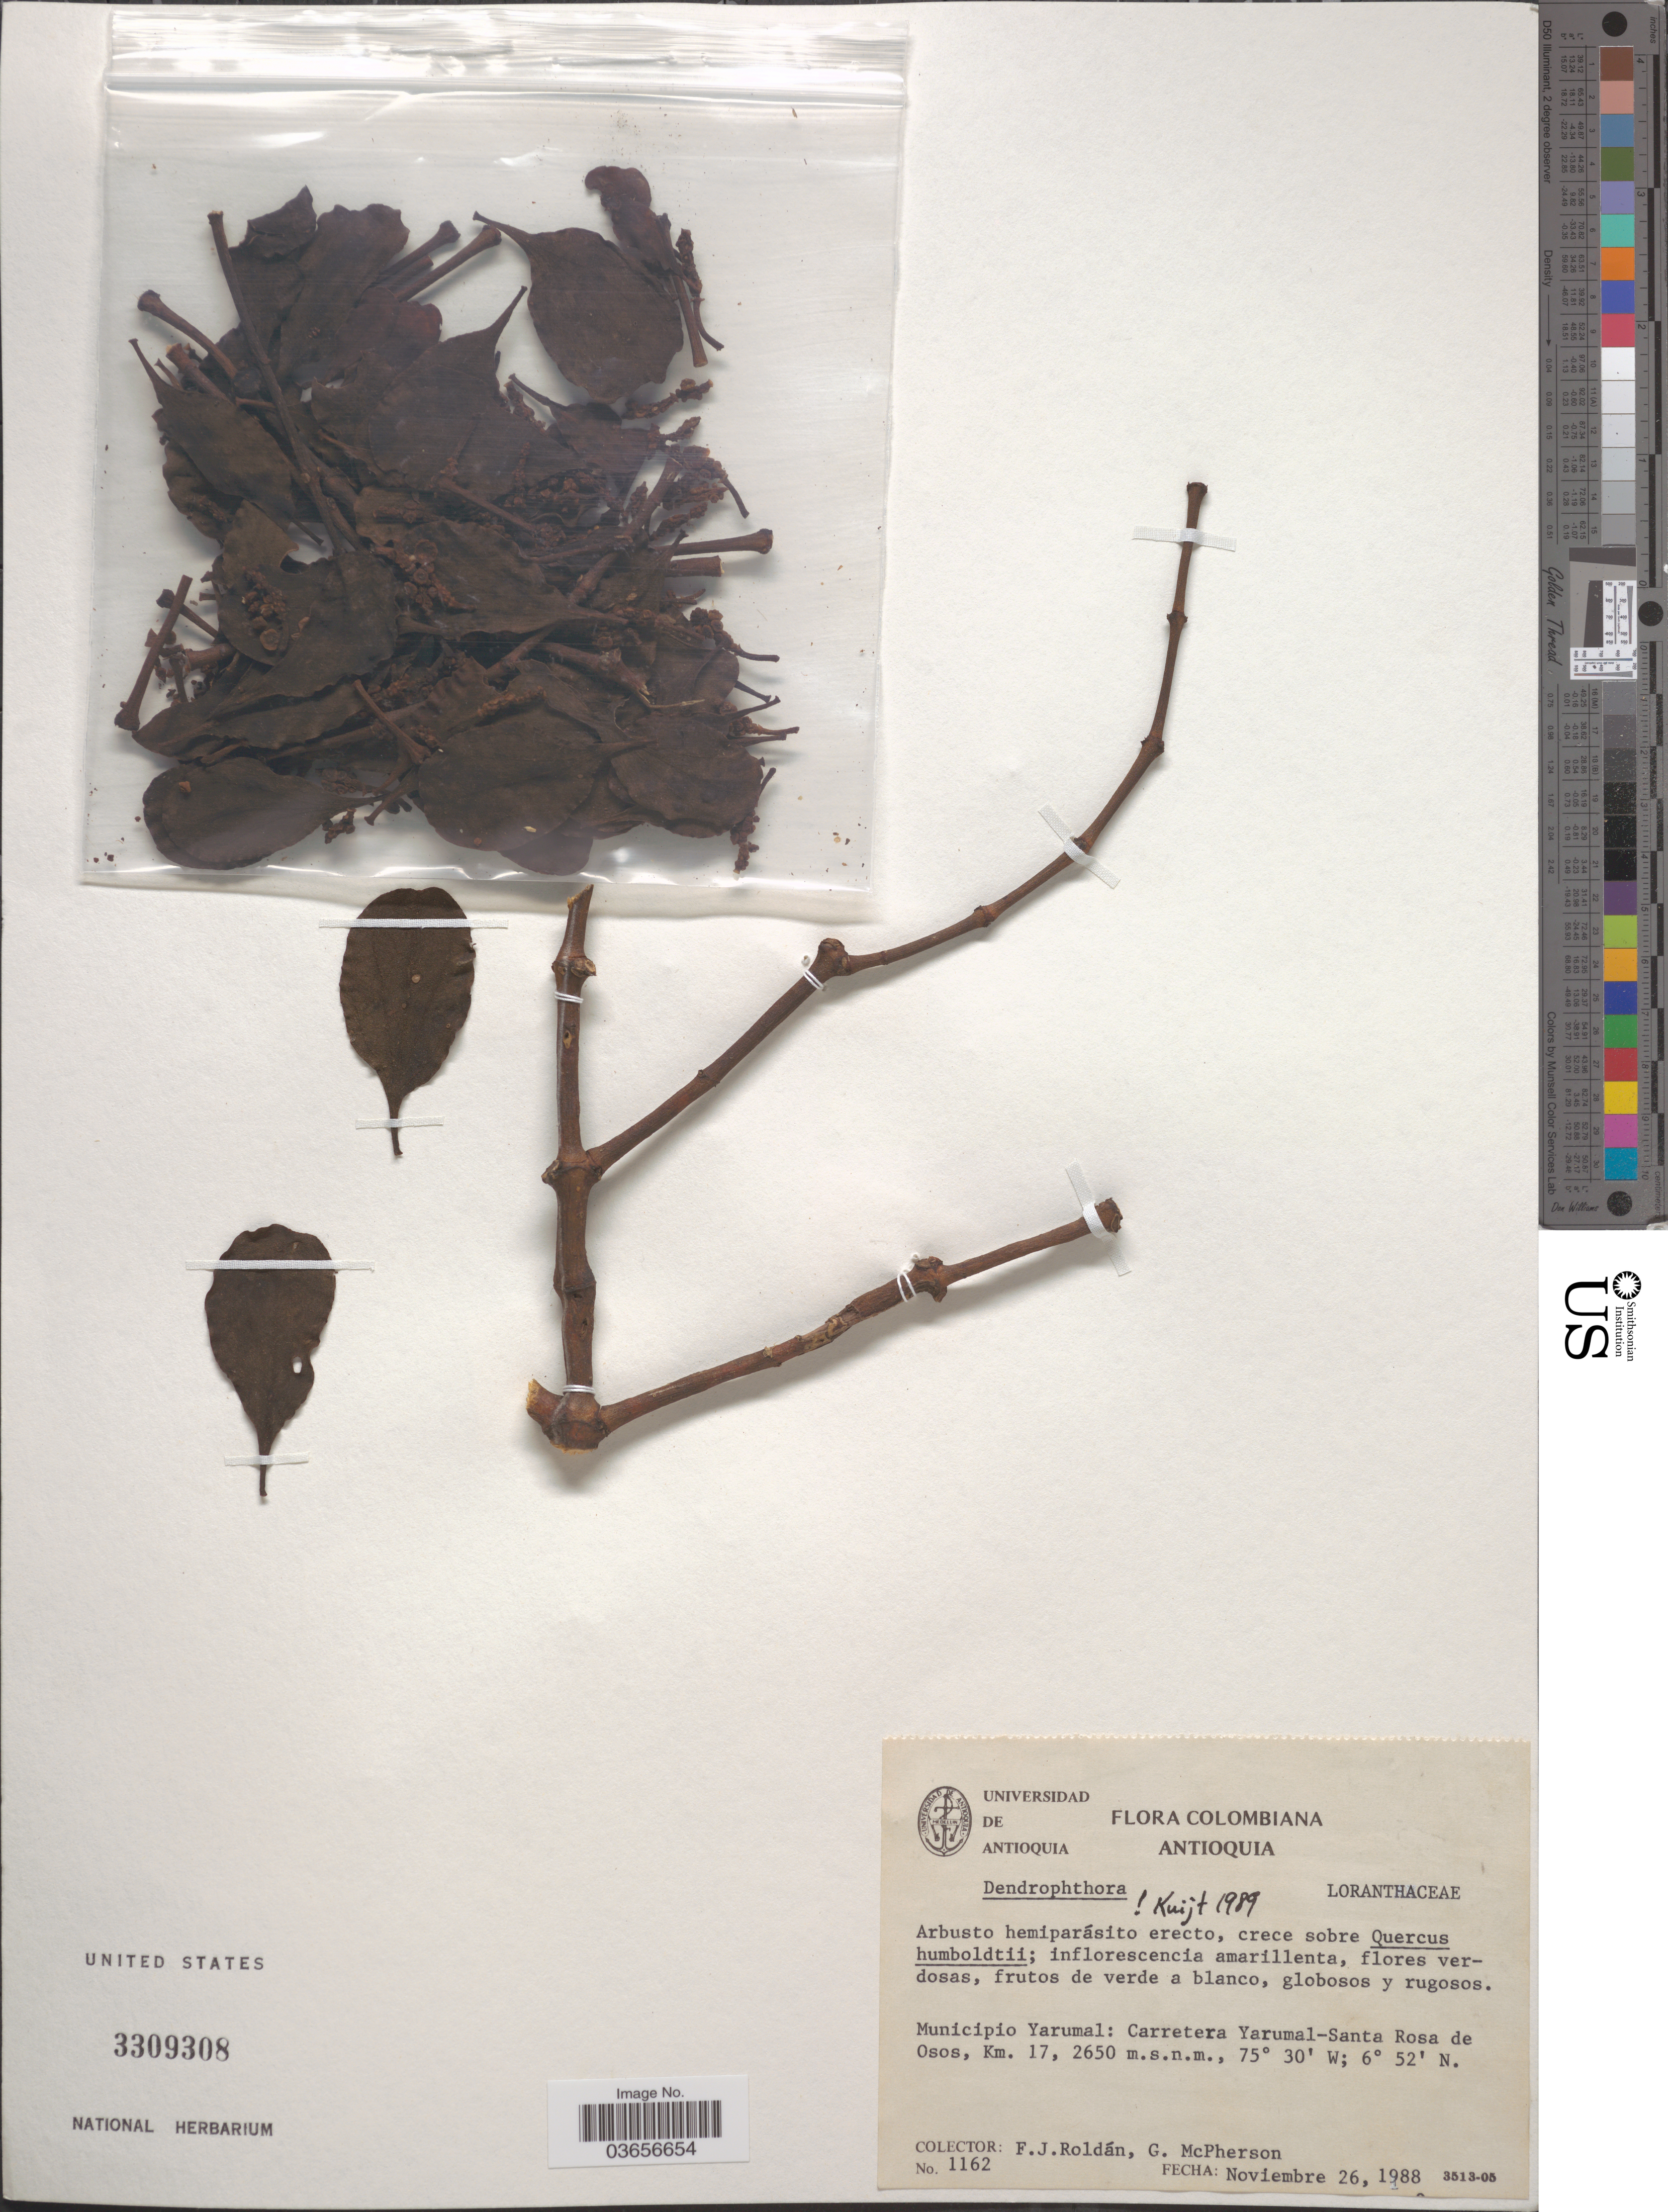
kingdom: Plantae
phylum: Tracheophyta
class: Magnoliopsida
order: Santalales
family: Viscaceae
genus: Dendrophthora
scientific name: Dendrophthora sp.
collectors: F. J. Roldán & G. McPherson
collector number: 1162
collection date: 1988-11-26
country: Colombia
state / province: Antioquia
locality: Municipio Yarumal: Carretera Yarumal-Santa Rosa de Osos, Km. 17.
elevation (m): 2650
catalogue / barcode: US 3309308